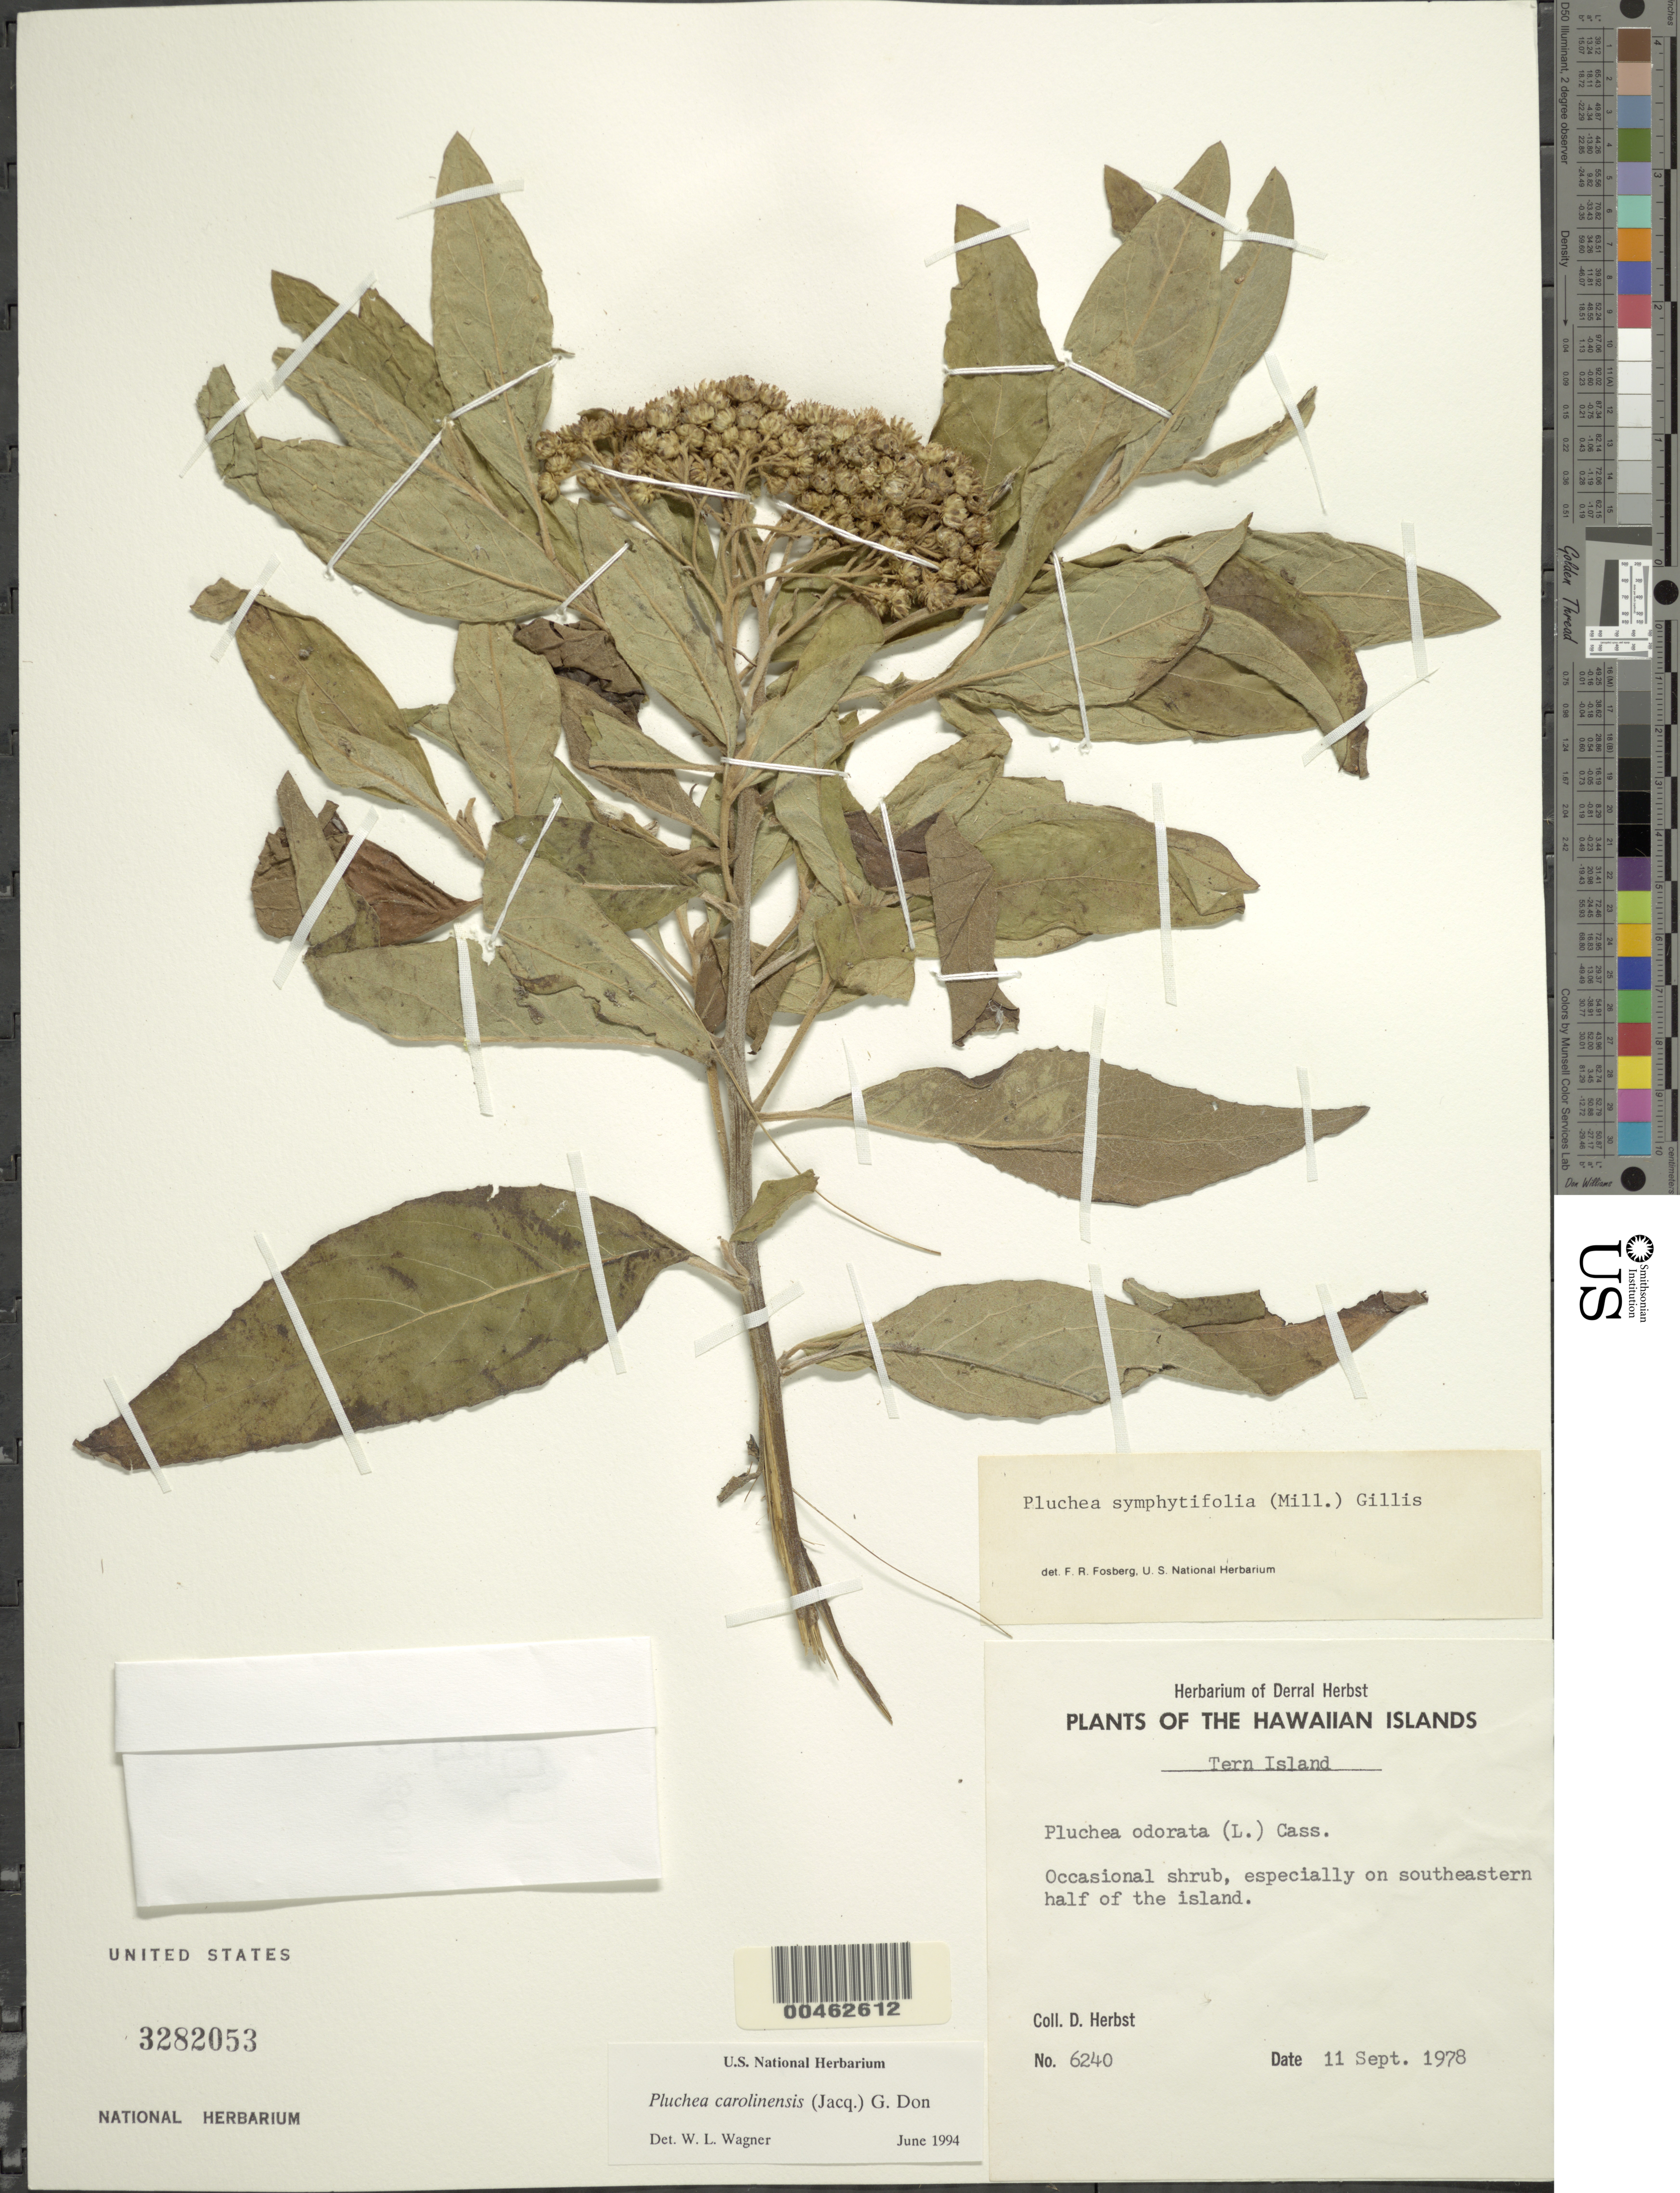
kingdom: Plantae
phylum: Tracheophyta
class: Magnoliopsida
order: Asterales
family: Asteraceae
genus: Pluchea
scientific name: Pluchea carolinensis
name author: (Jacq.) D. Don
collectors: D. R. Herbst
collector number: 6240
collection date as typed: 11 Sep 1978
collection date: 1978-09-11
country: United States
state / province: Hawaii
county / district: Honolulu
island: Oahu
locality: Tern Island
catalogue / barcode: US 3282053